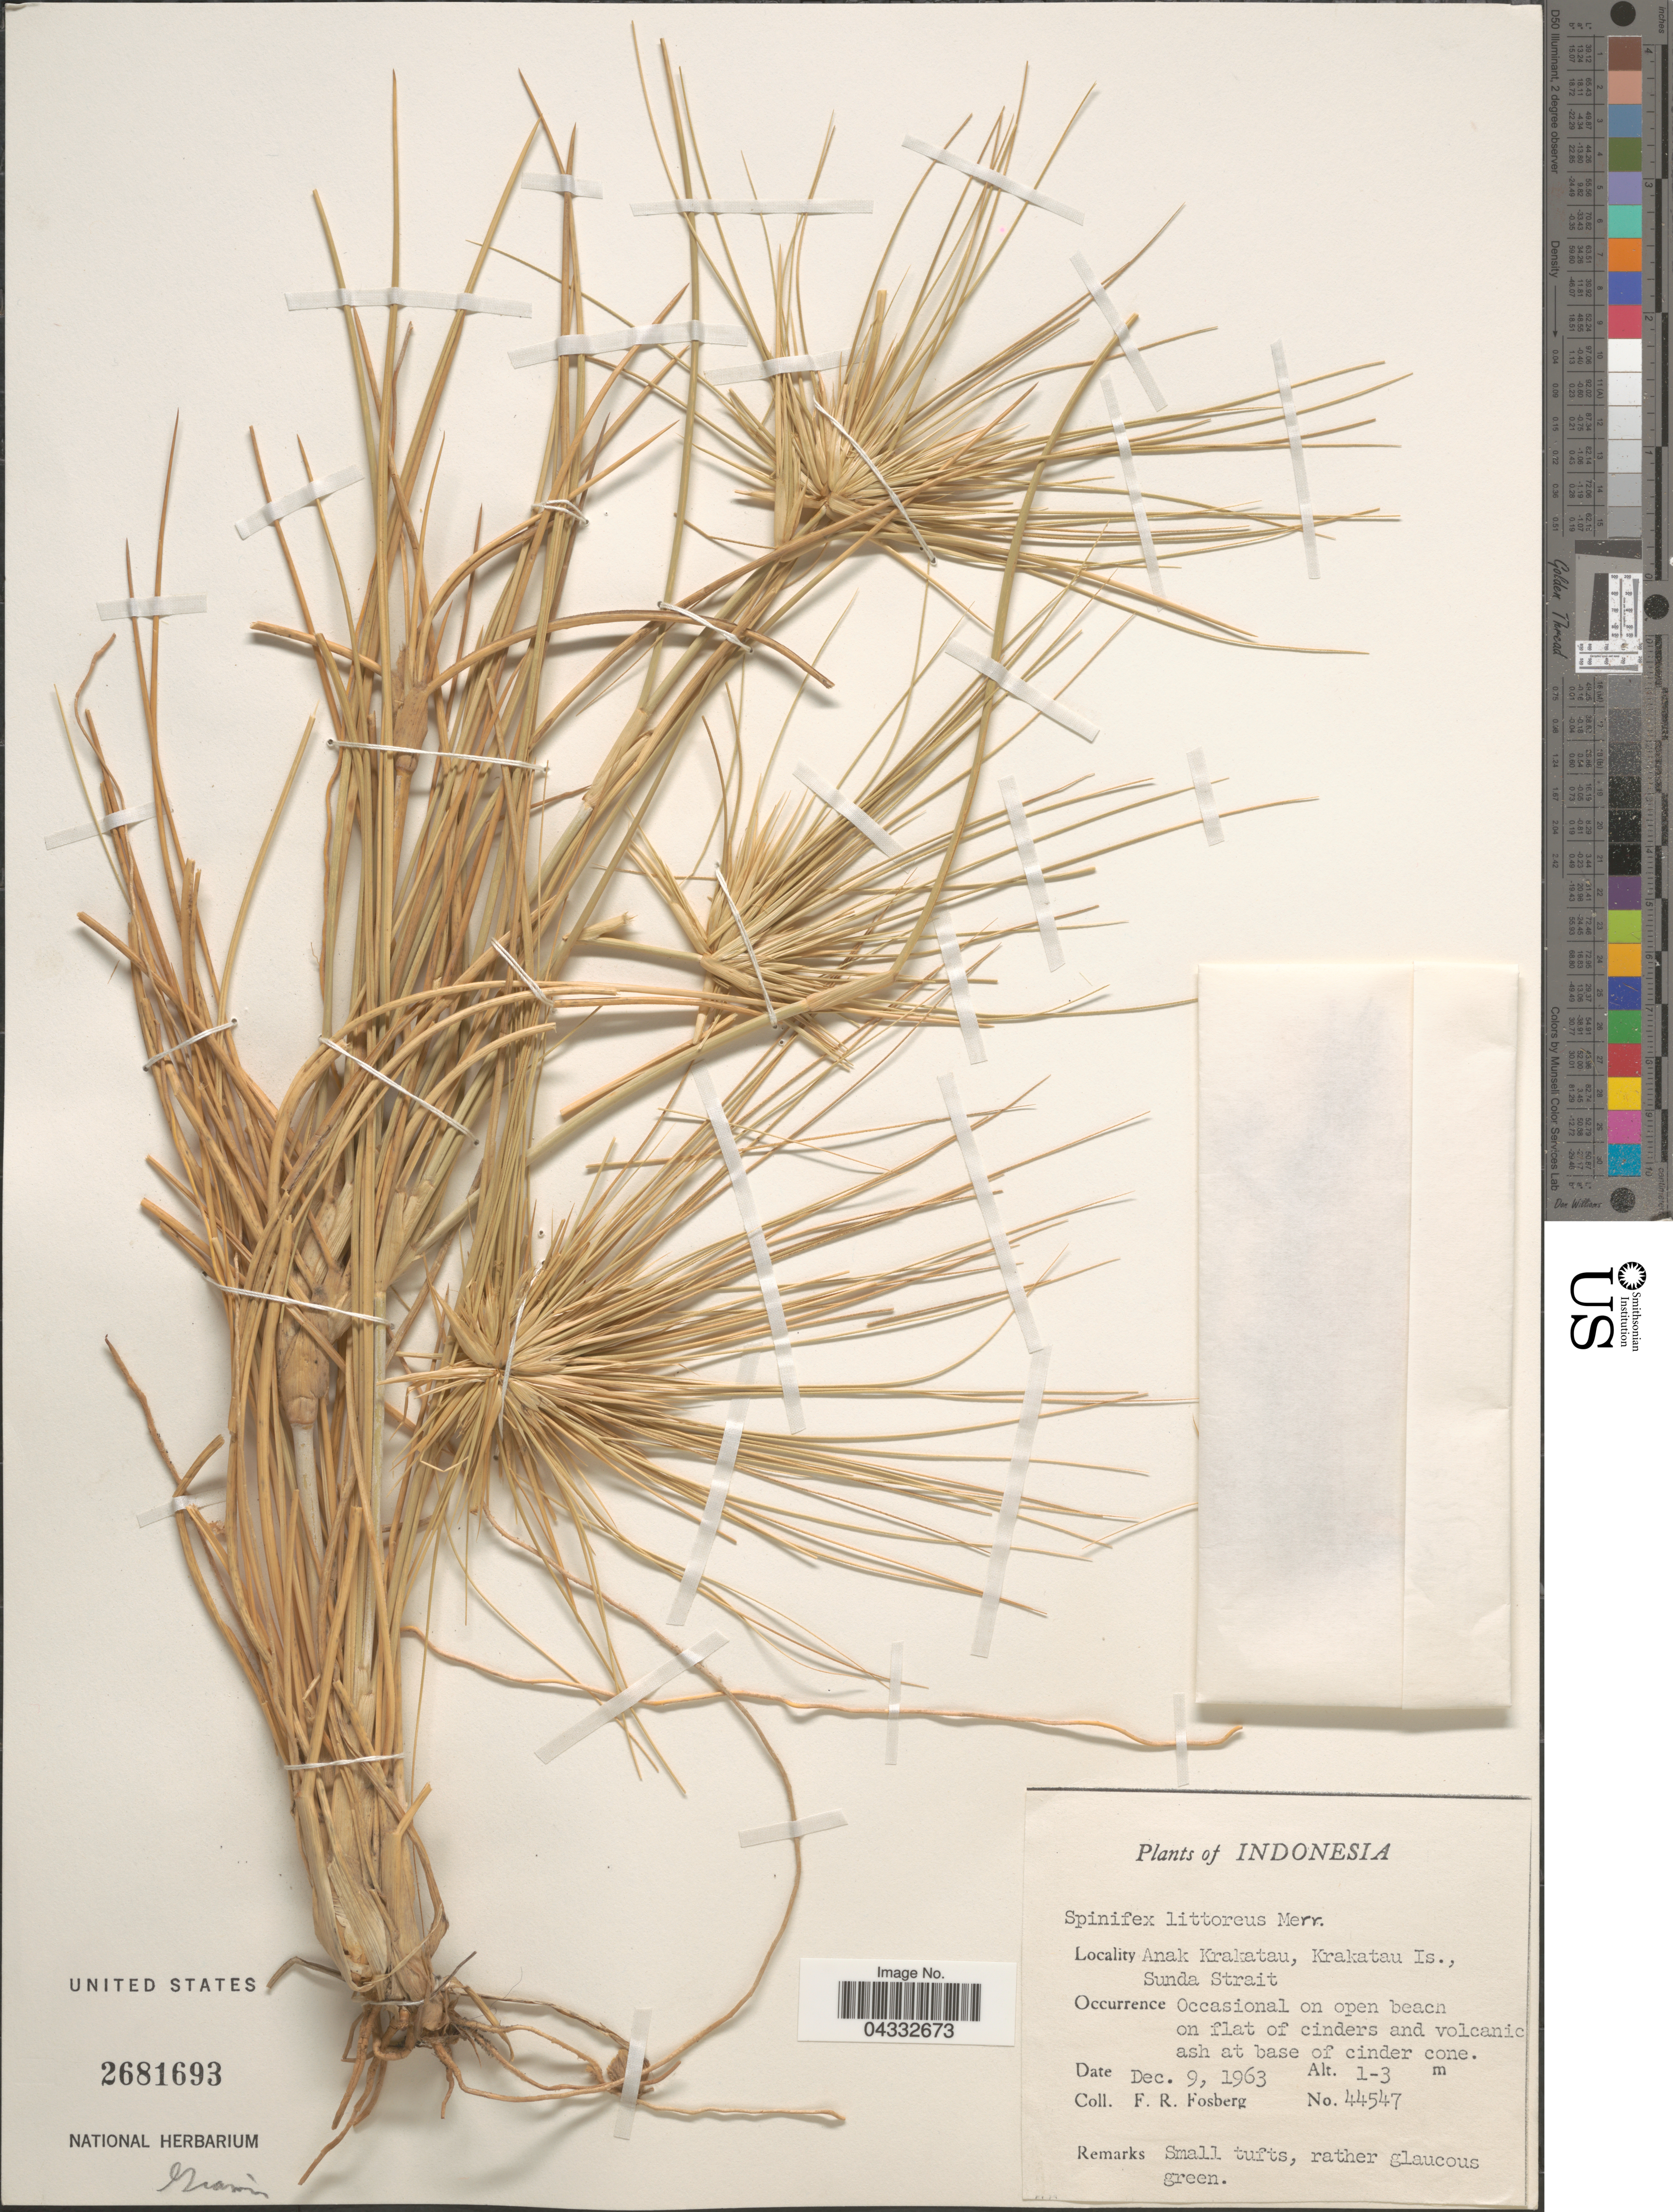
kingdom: Plantae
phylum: Tracheophyta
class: Liliopsida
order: Poales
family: Poaceae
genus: Spinifex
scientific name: Spinifex littoreus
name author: (Burm. f.) Merr.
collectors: F. R. Fosberg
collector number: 44547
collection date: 1963-12-09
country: Indonesia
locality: Anak Krakatau, Krakatau Is., Sunda Strait.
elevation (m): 1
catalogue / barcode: US 2681693